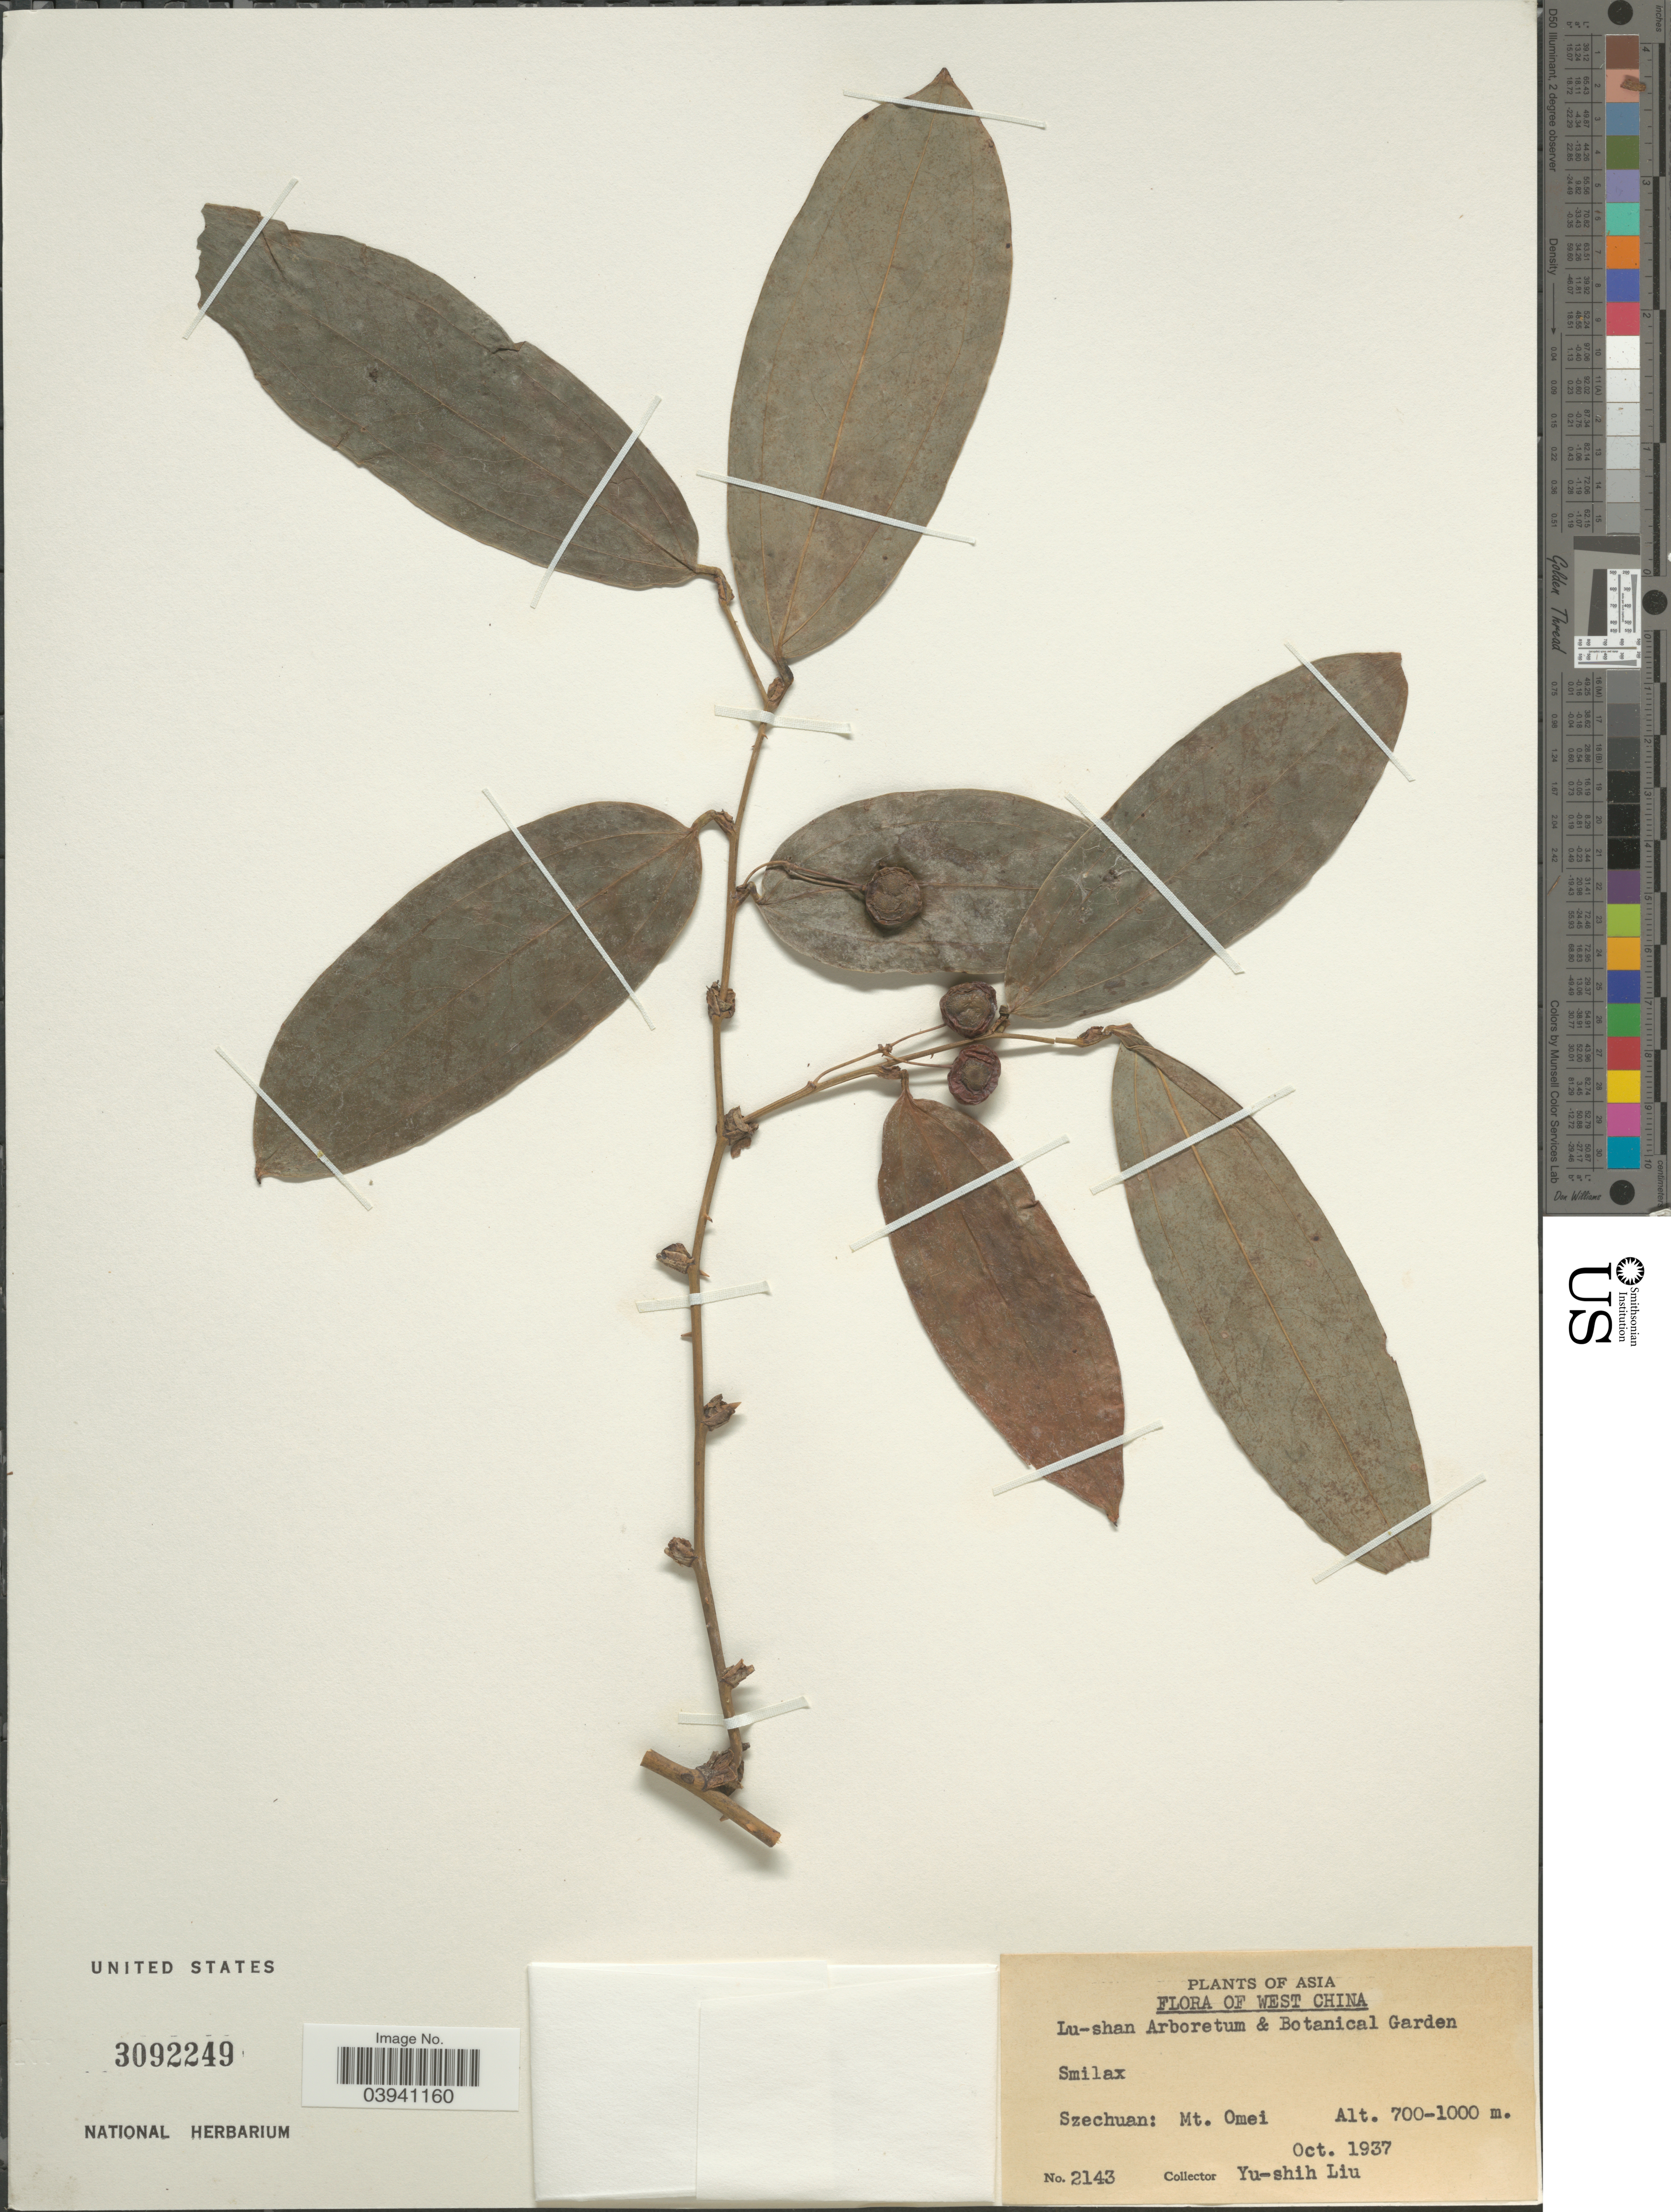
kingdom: Plantae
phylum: Tracheophyta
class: Liliopsida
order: Liliales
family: Smilacaceae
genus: Smilax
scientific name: Smilax sp.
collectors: Y.-S. Liu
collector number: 2143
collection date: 1937-10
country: China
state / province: Sichuan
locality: West China. Szechuan: Mt. Omei.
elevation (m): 700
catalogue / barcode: US 3092249